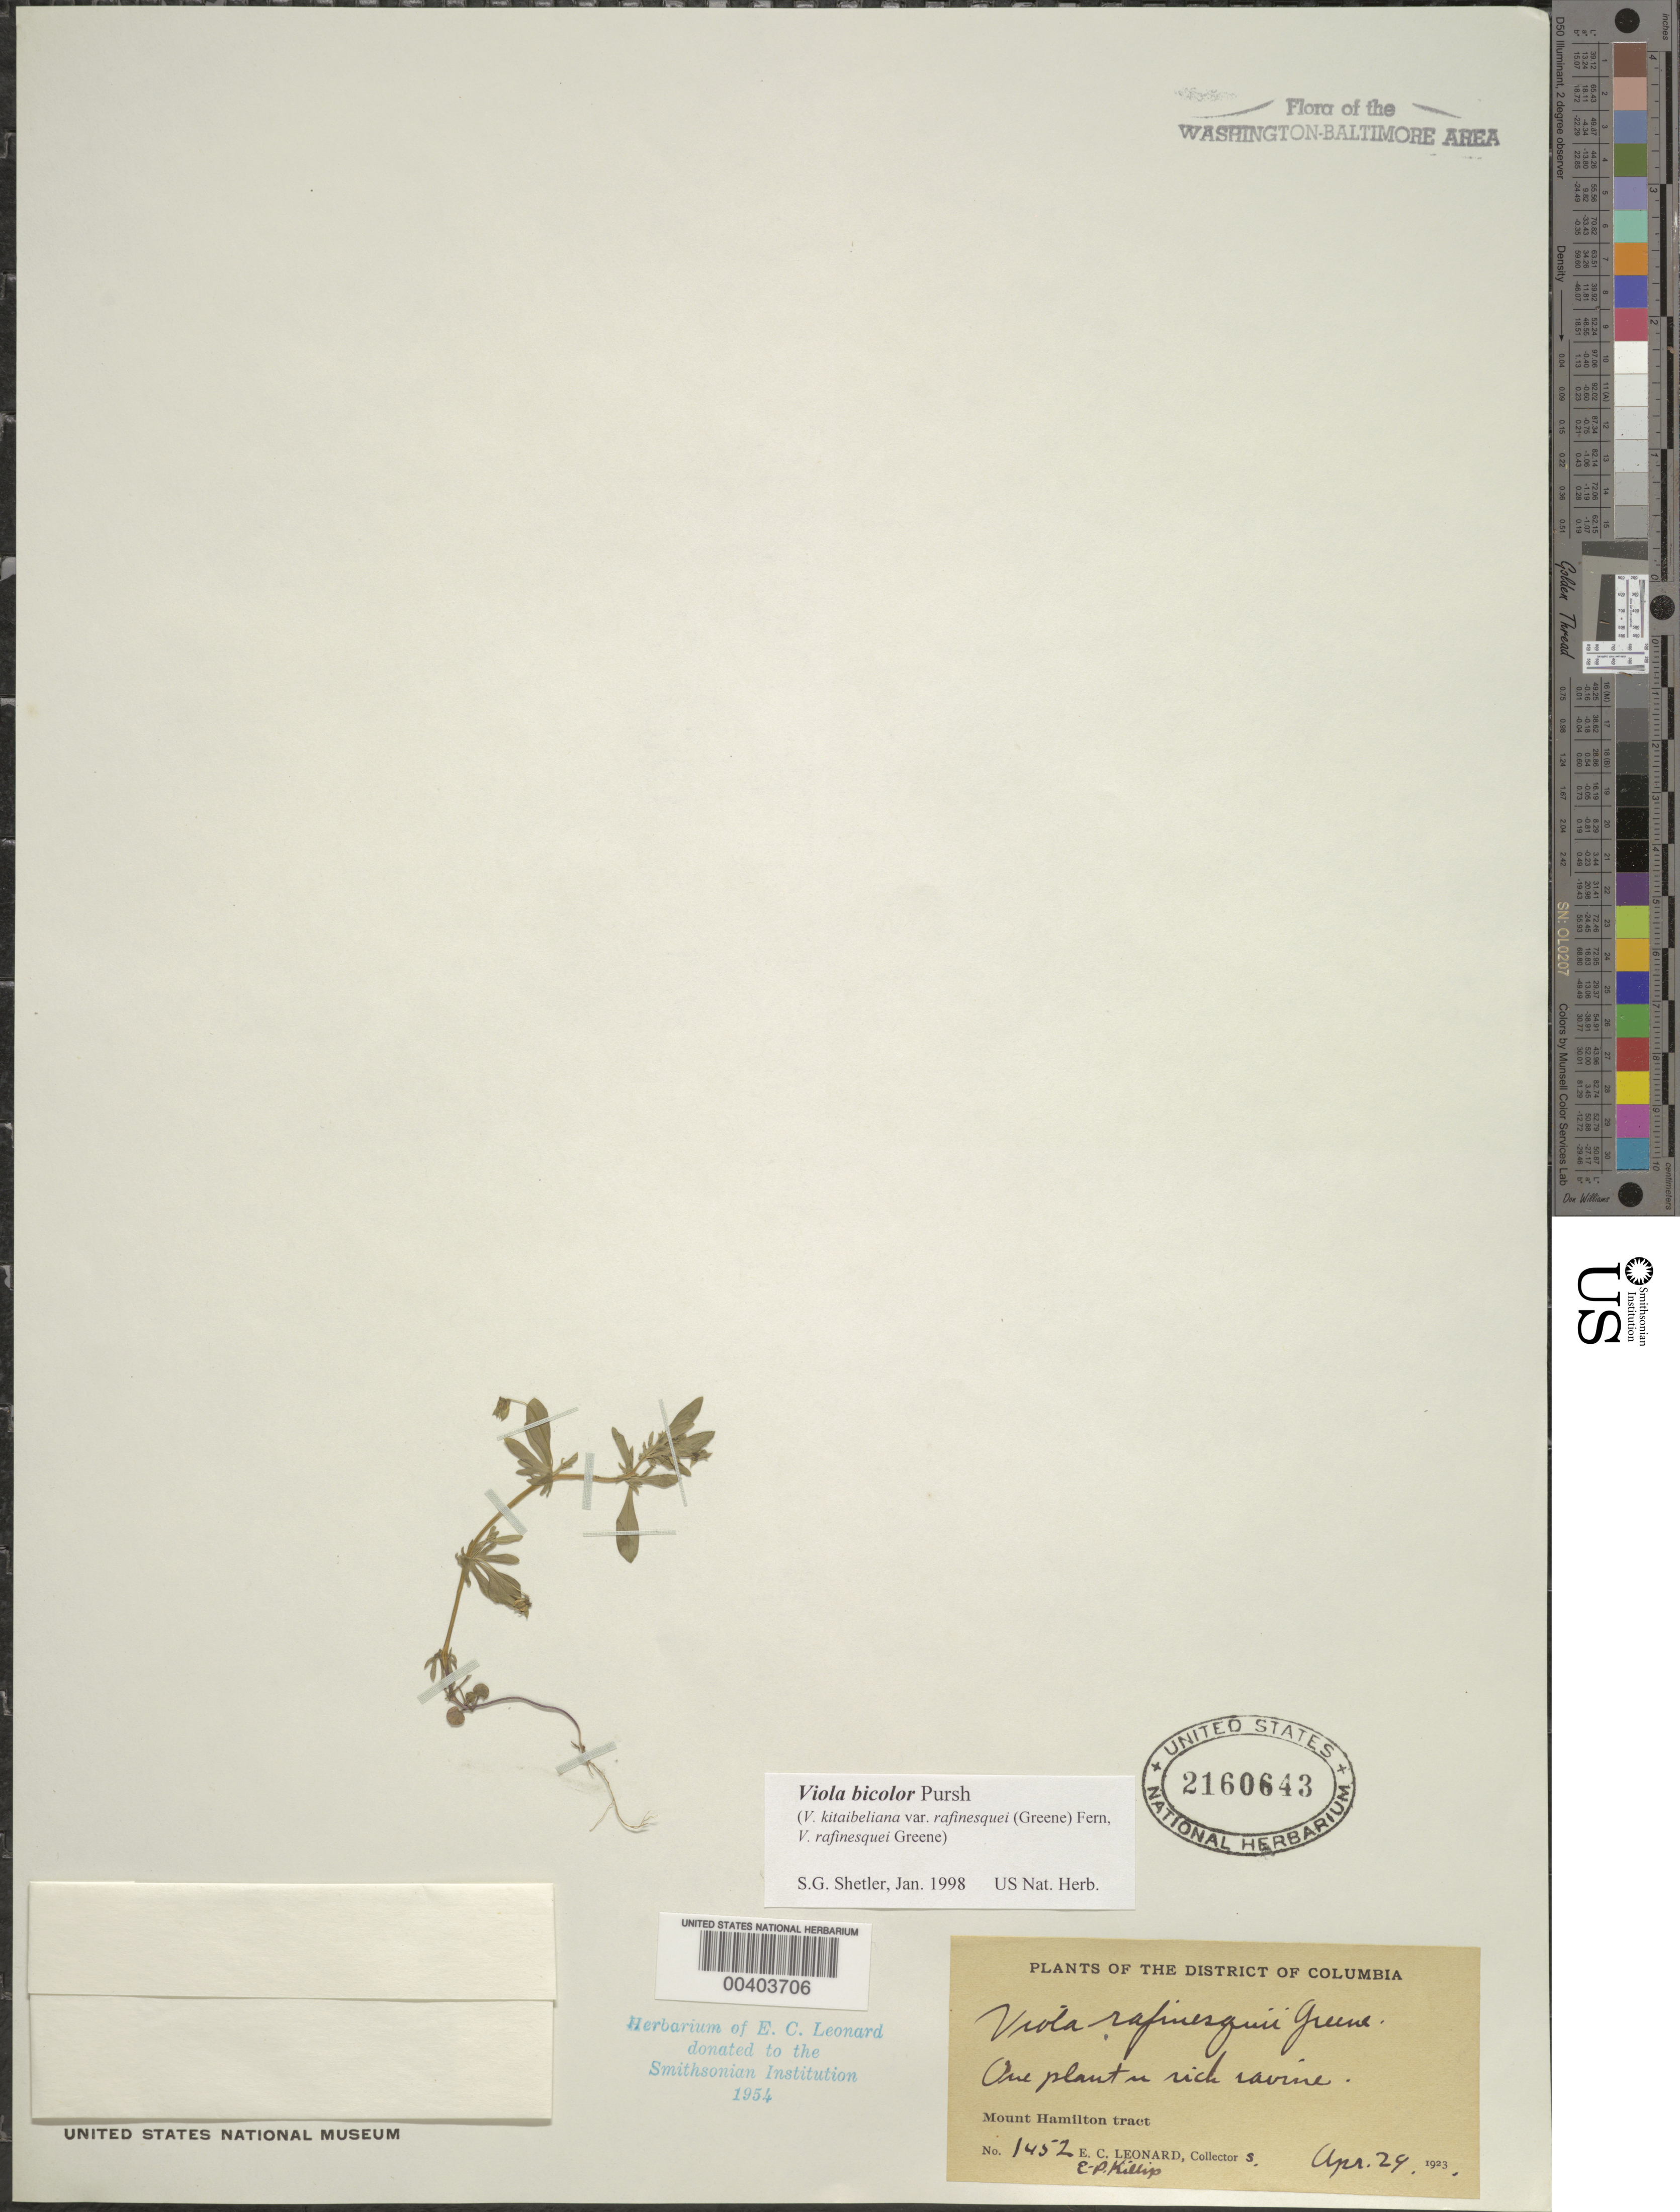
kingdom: Plantae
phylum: Tracheophyta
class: Magnoliopsida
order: Malpighiales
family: Violaceae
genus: Viola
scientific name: Viola bicolor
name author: Pursh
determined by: Shetler, Stanwyn G., (US), NMNH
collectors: E. C. Leonard & E. P. Killip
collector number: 1452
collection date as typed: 29 Apr 1923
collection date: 1923-04-29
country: United States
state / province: District of Columbia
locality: Mount Hamilton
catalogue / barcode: US 2160643